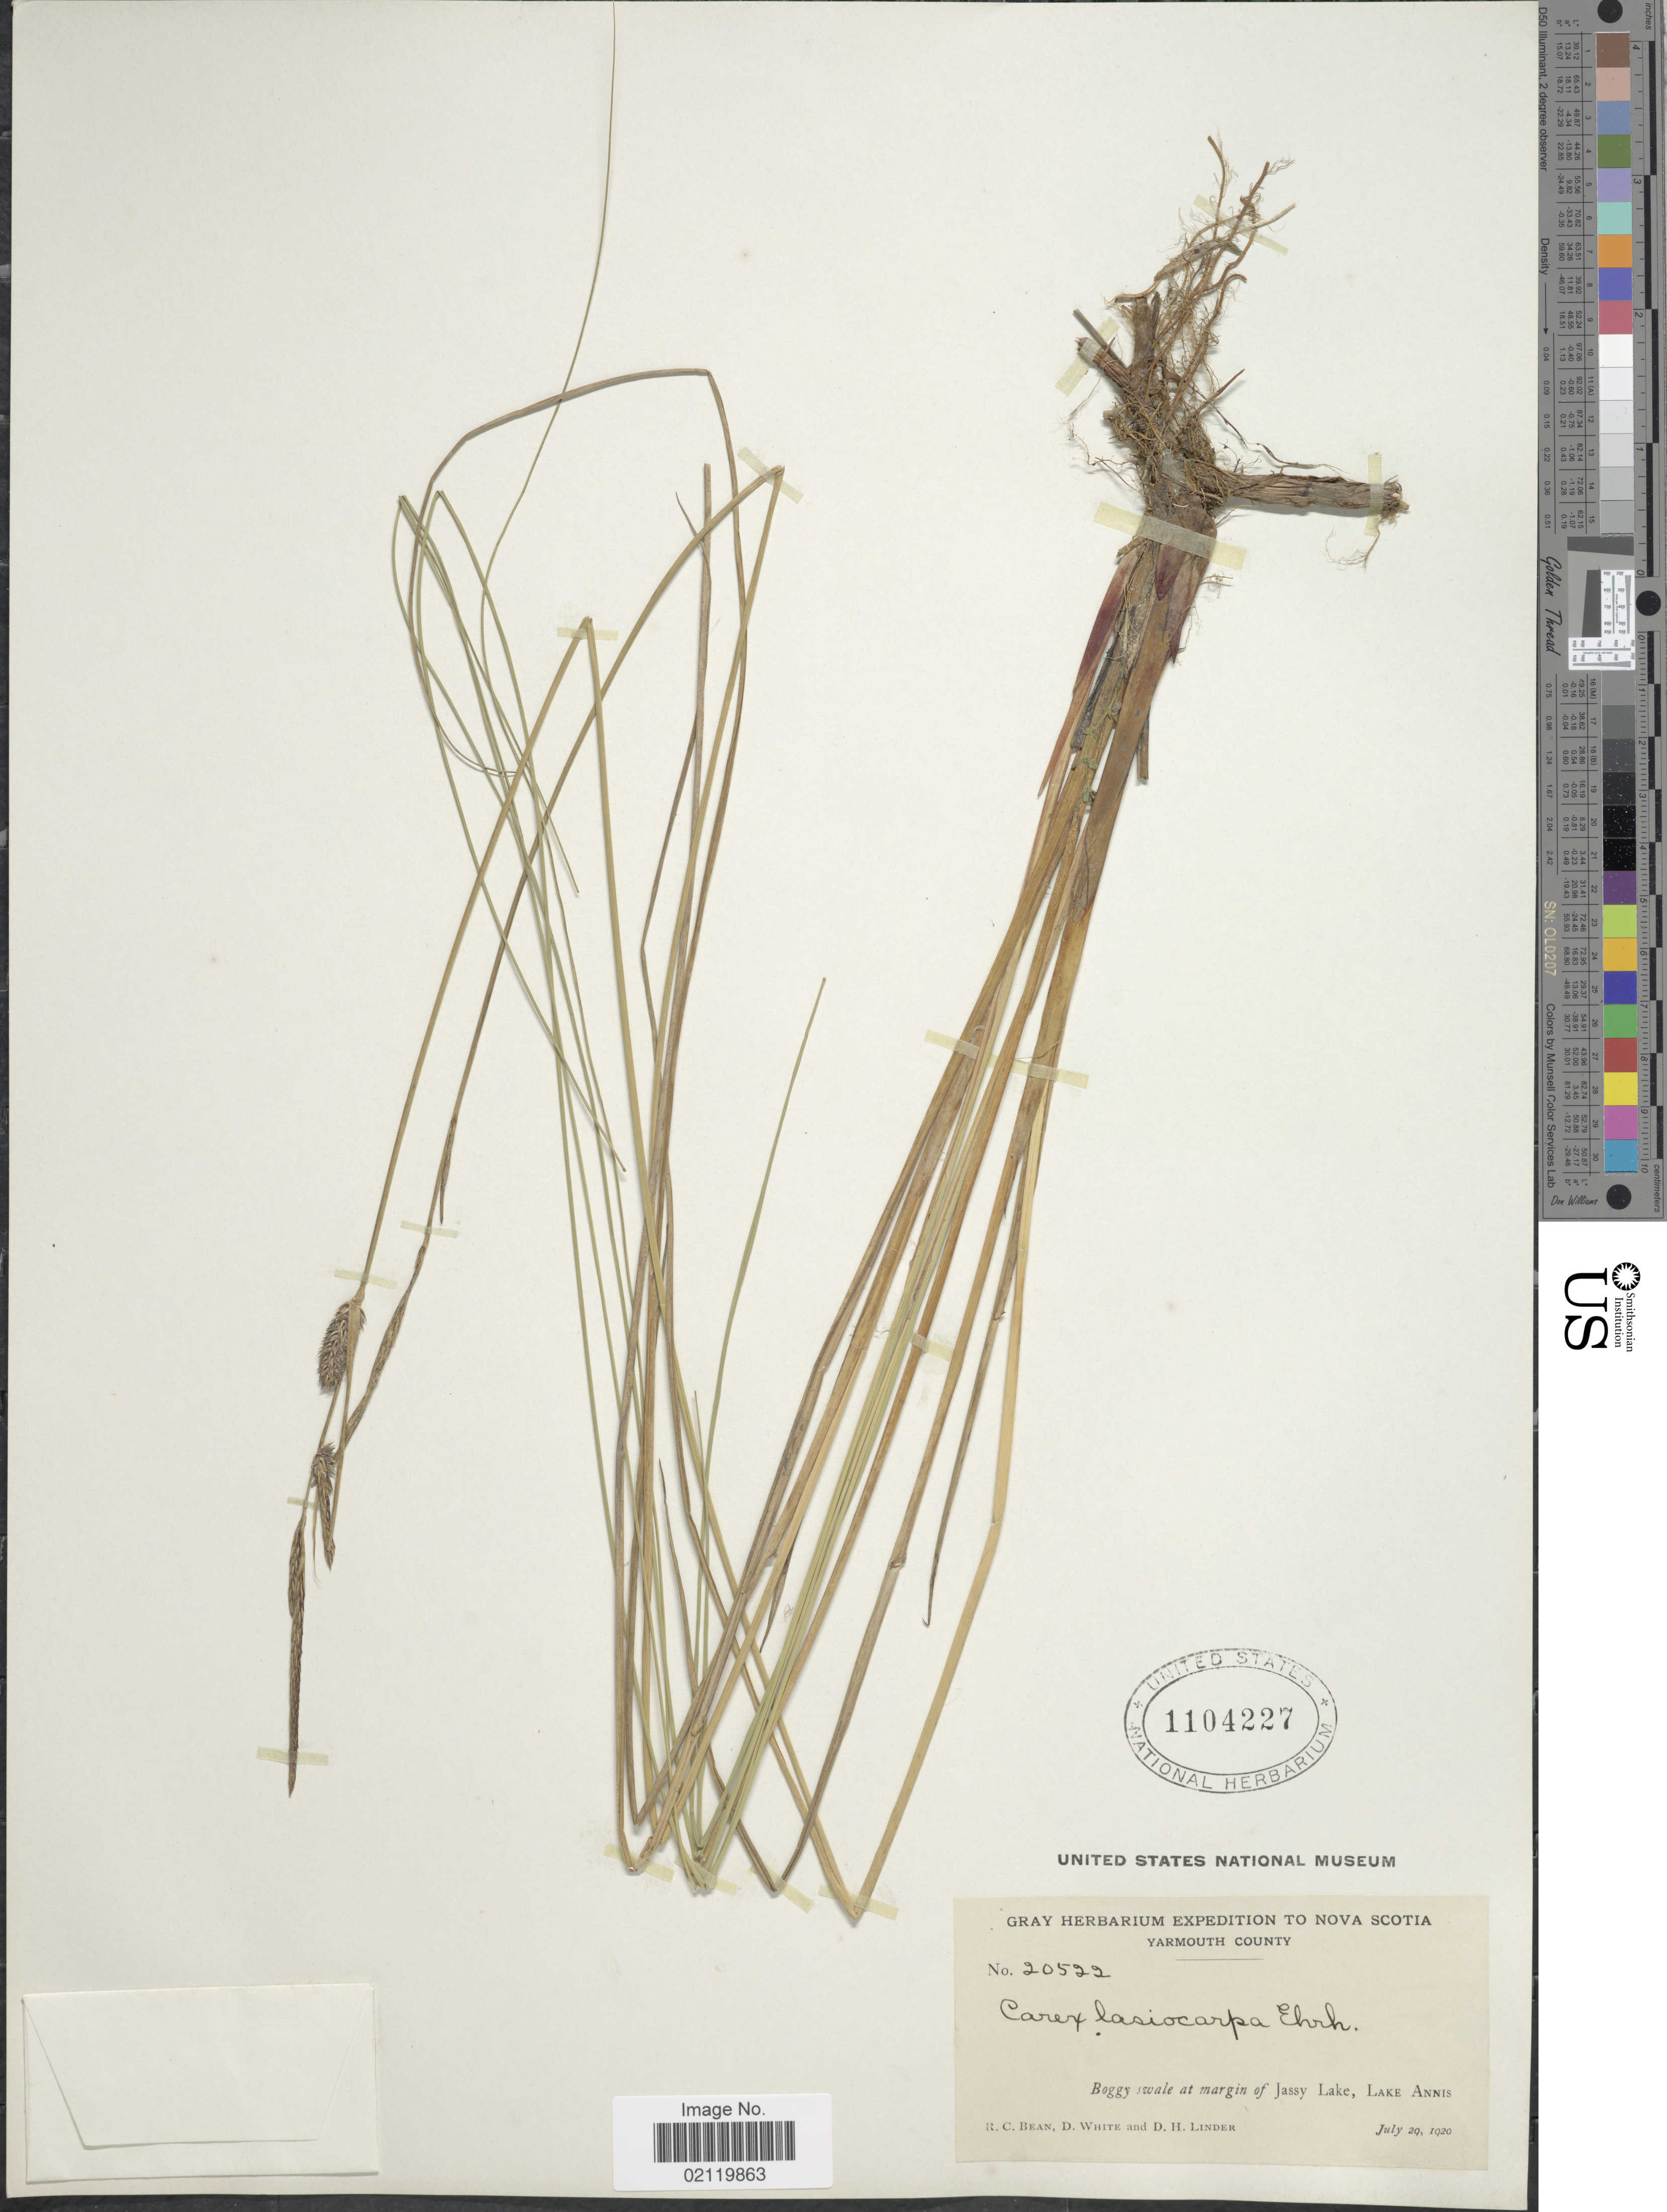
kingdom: Plantae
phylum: Tracheophyta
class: Liliopsida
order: Poales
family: Cyperaceae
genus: Carex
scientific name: Carex lasiocarpa var. americana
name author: Fernald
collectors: R. Bean, D. White & D. Linder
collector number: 20522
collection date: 1920-07-29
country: Canada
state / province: Nova Scotia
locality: Yarmouth County. Boggy swale at margin of Jassy Lake, Lake Annis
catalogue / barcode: US 1104227